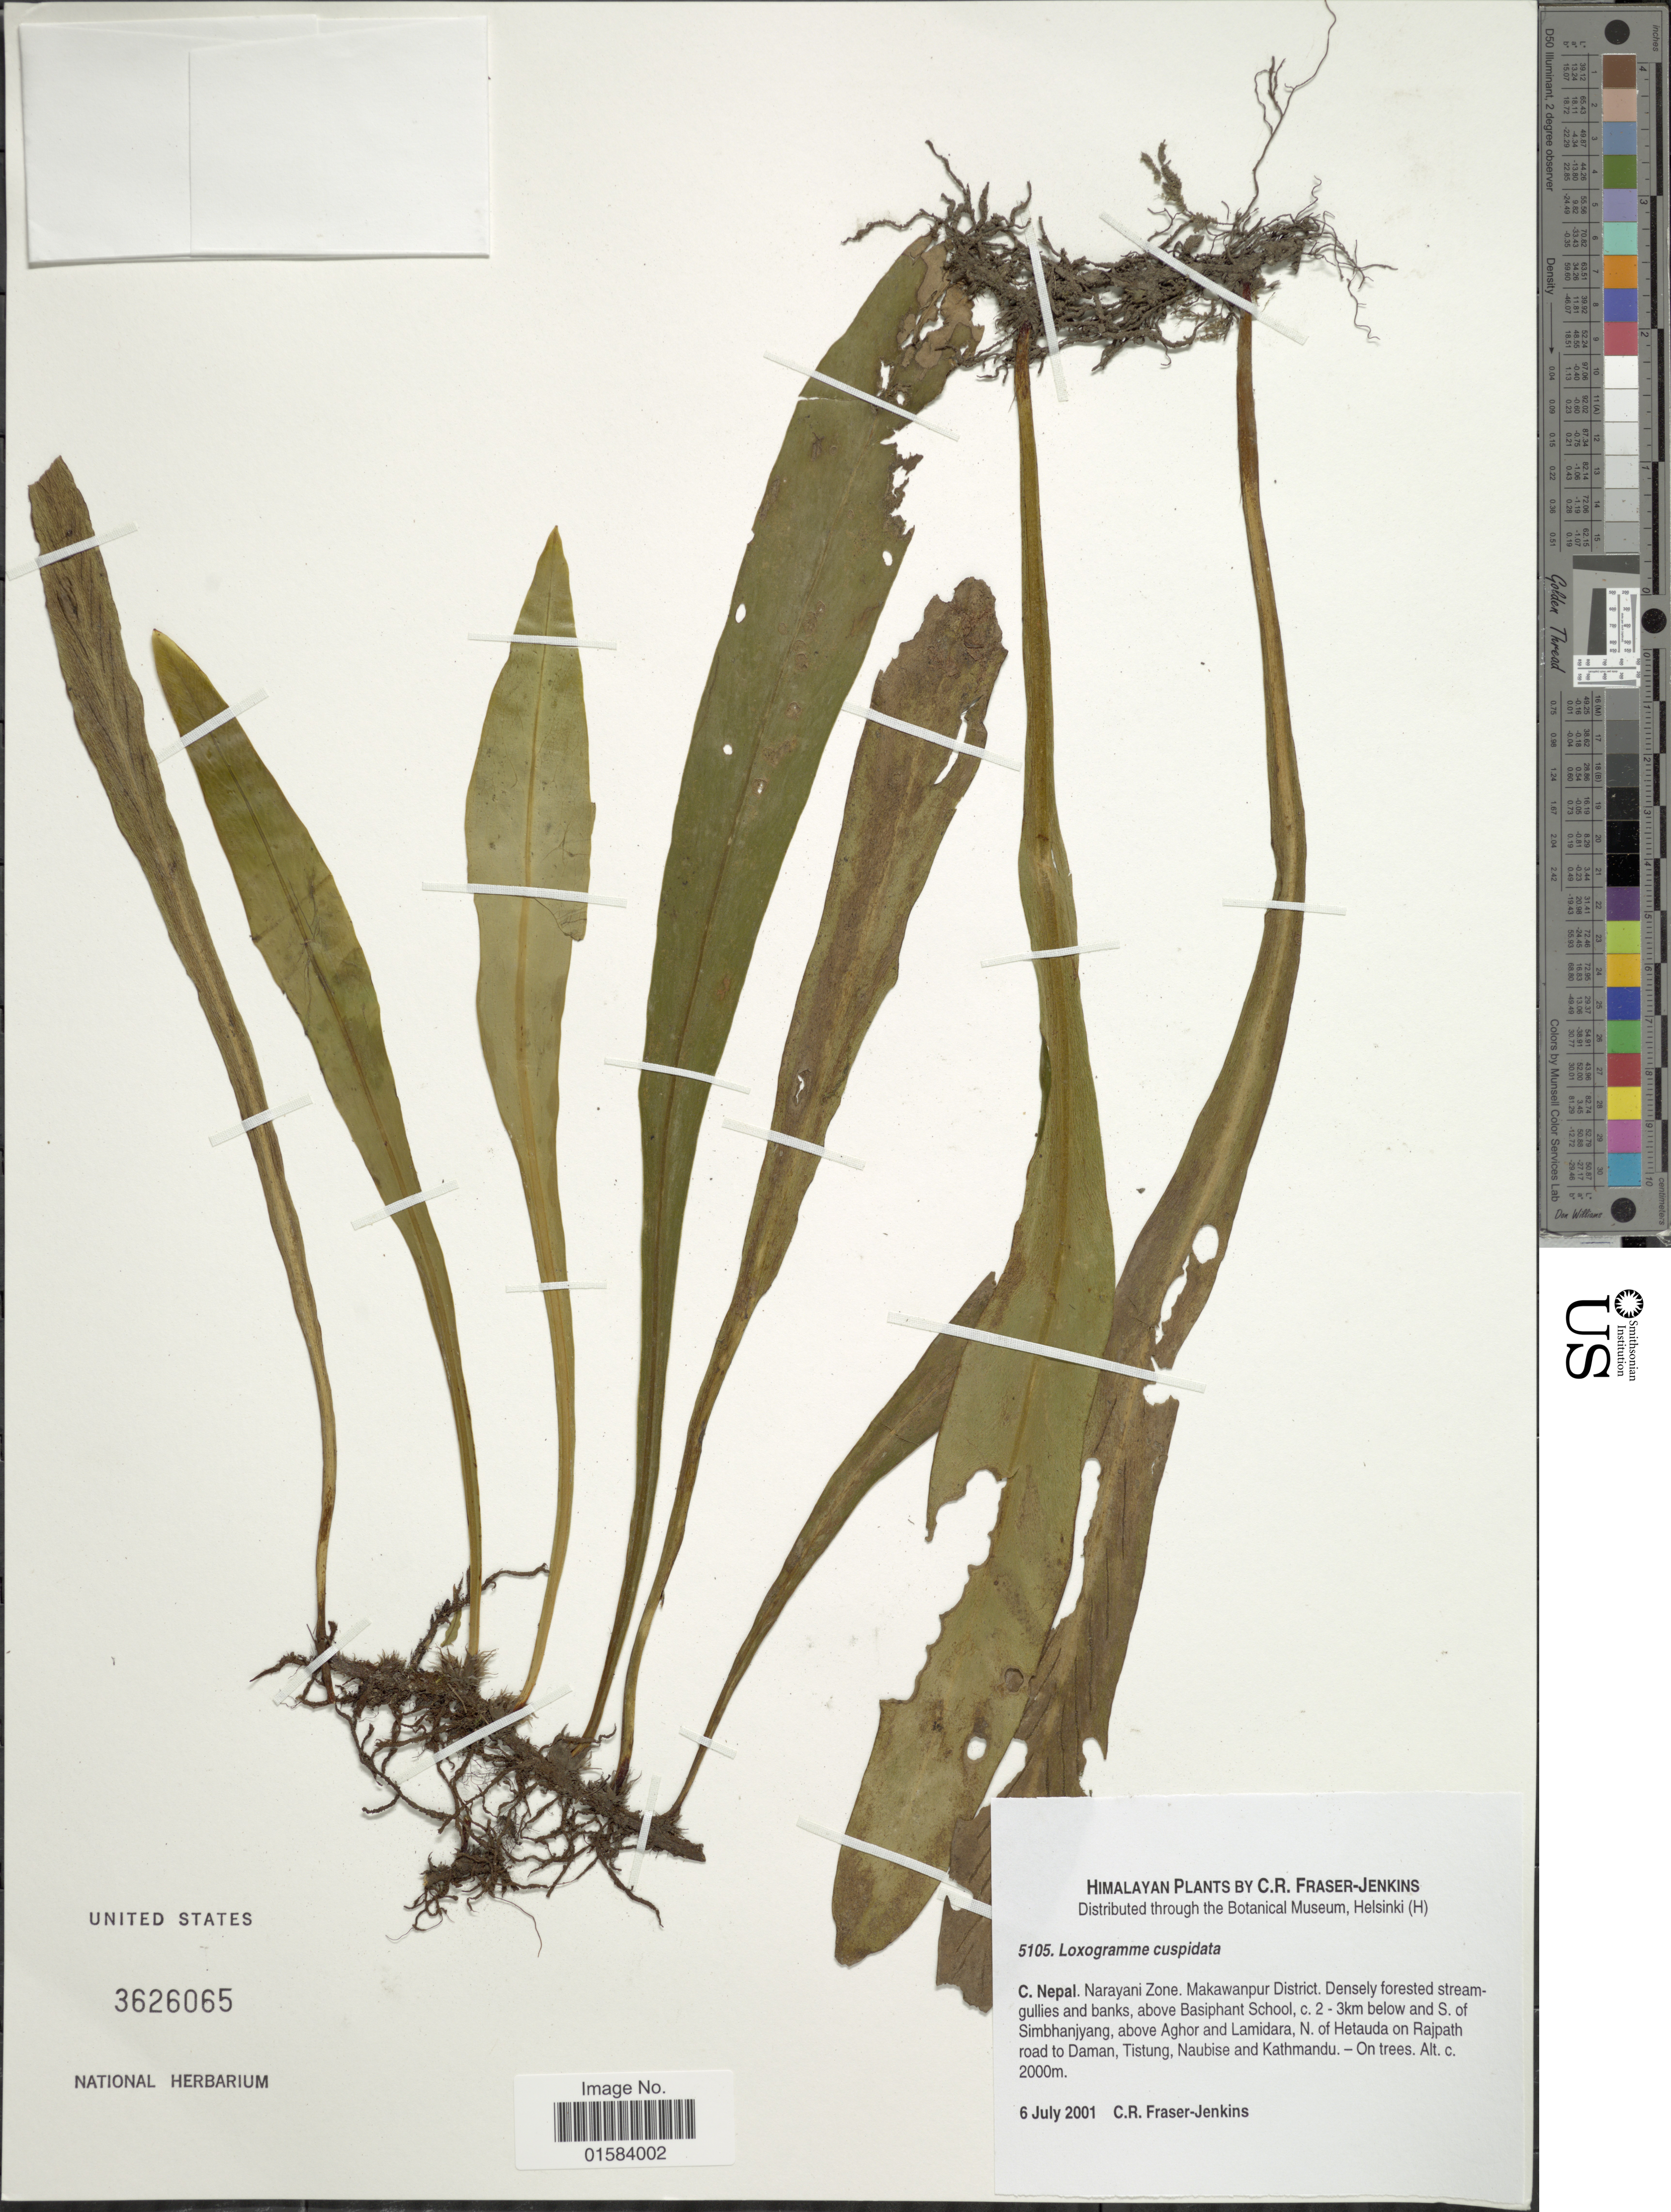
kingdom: Plantae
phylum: Tracheophyta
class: Polypodiopsida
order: Polypodiales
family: Polypodiaceae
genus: Loxogramme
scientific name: Loxogramme cuspidata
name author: (Zenker) M.G. Price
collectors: C. R. Fraser-Jenkins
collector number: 5105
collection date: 2001-07-06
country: Nepal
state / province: Narayani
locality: Narayani ZOne. Makawanpur District. Densely forested streamgullies and banks, above Basiphant School, c. 2-3km below and S of Simbhanjyang, above Aghor and Lamidara, N. of Hetauda on Rajpath road to Daman, Titsung, Naubise and Kathmandu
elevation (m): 2000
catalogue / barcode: US 3626065